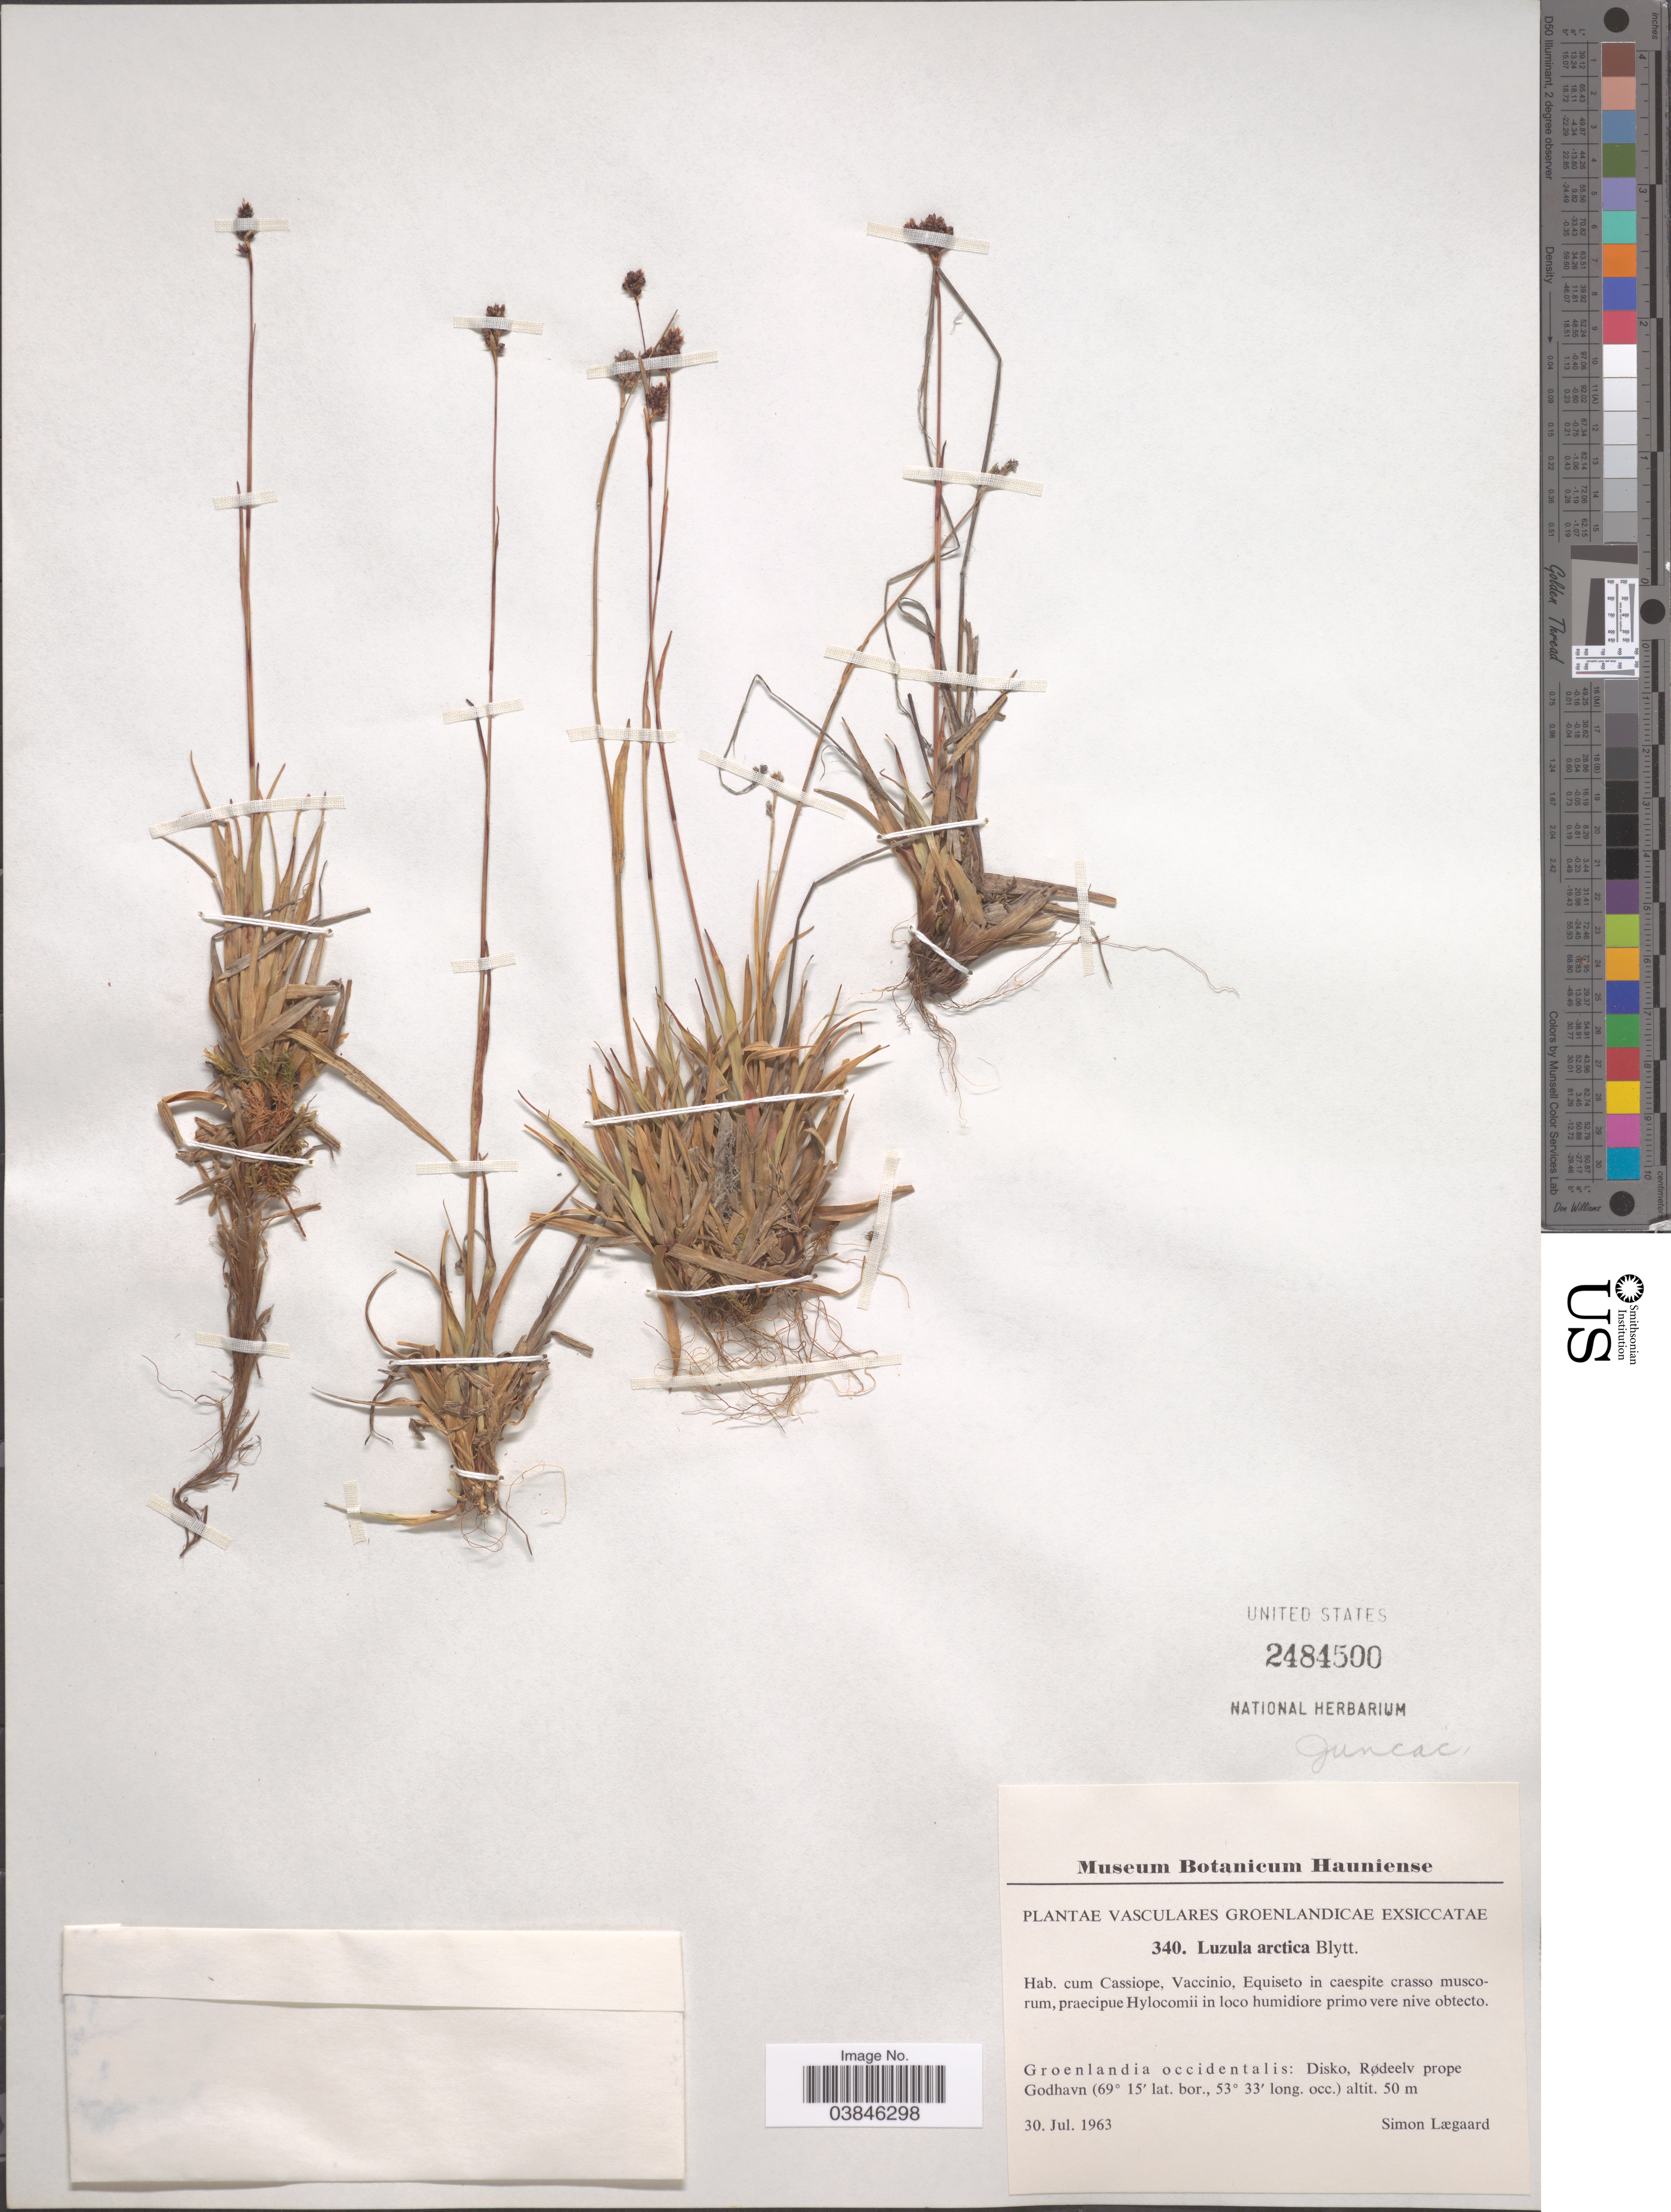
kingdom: Plantae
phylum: Tracheophyta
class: Liliopsida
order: Poales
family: Juncaceae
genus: Luzula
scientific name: Luzula nivalis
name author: (Laest.) Spreng.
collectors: S. Lægaard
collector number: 340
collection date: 1963-07-30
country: Greenland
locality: Groenlandia occidentalis: Disko, Rødeelv prope Godhavn.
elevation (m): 50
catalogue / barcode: US 2484500